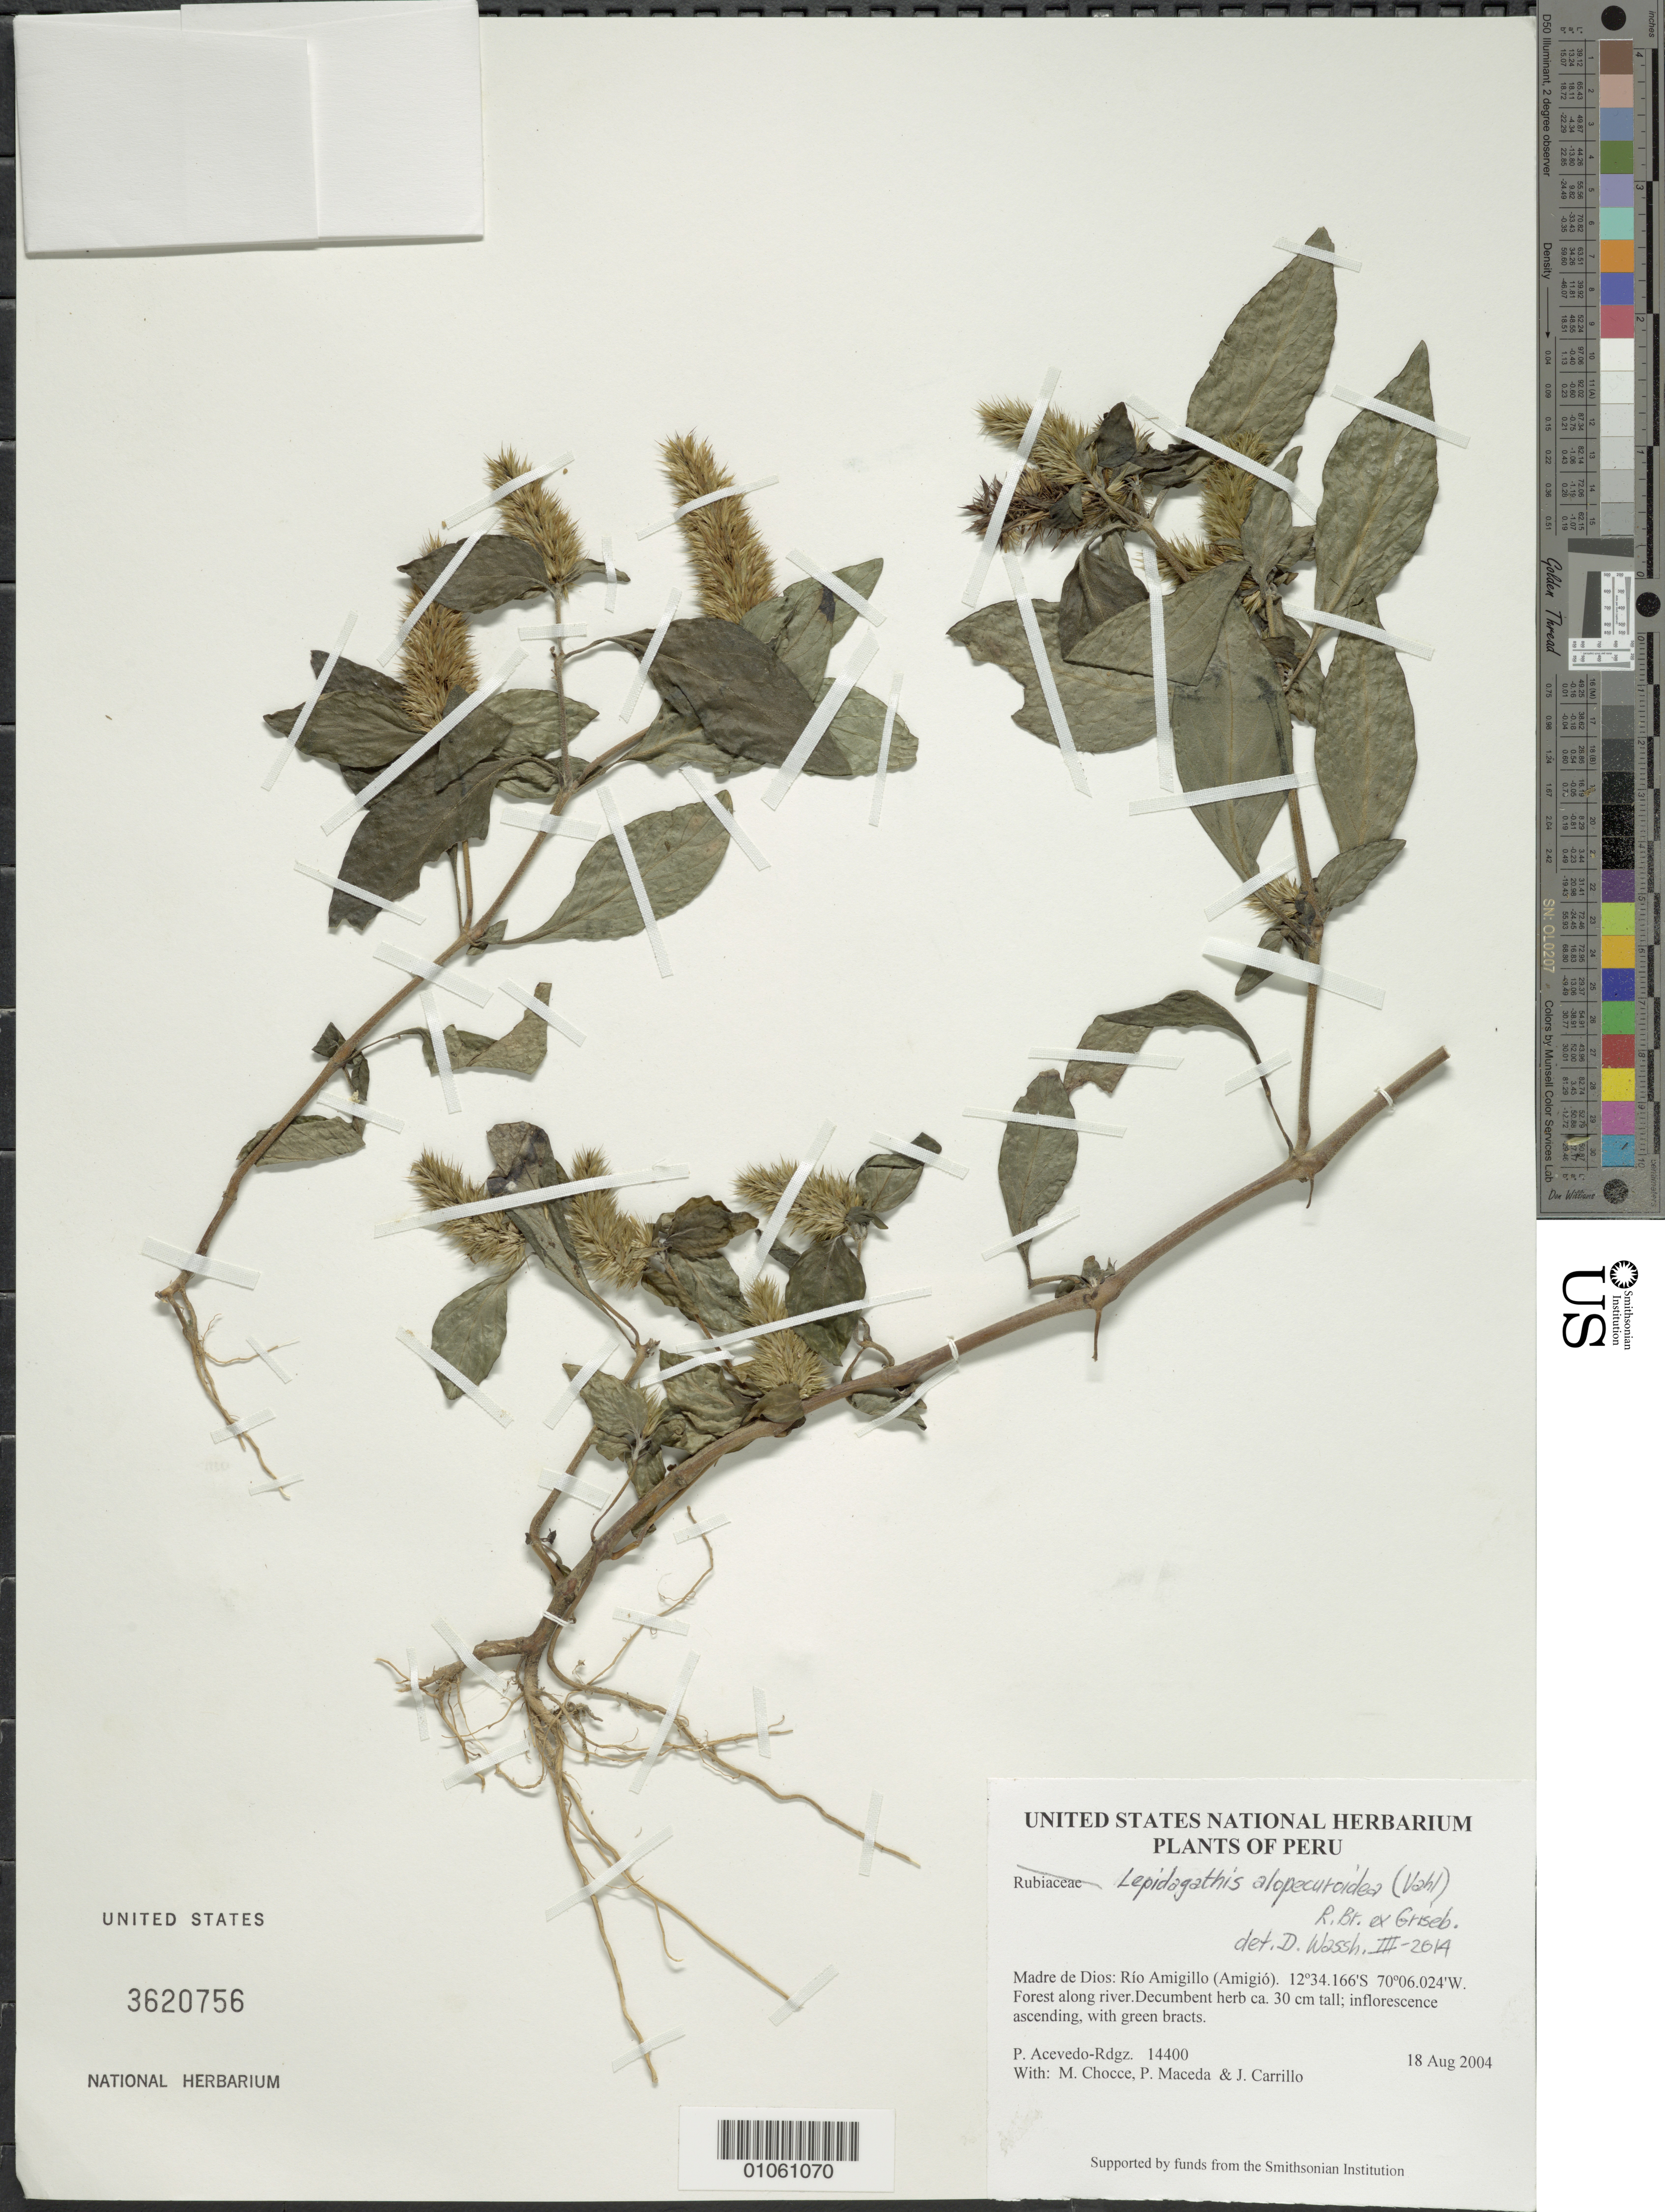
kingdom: Plantae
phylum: Tracheophyta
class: Magnoliopsida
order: Lamiales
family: Acanthaceae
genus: Lepidagathis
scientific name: Lepidagathis alopecuroidea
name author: (Vahl) R. Br. ex Griseb.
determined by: Wasshausen, Dieter C., (BOT), Smithsonian Institution - National Museum of Natural History (UNITED STATES)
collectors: P. Acevedo-Rodr., M. Chocce, P. Maceda & J. Carrillo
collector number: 14400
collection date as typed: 18 Aug 2004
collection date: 2004-08-18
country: Peru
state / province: Madre de Dios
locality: Madre de Dios: Río Amigillo (Amigió)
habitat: Forest along river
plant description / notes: NY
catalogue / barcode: US 3620756